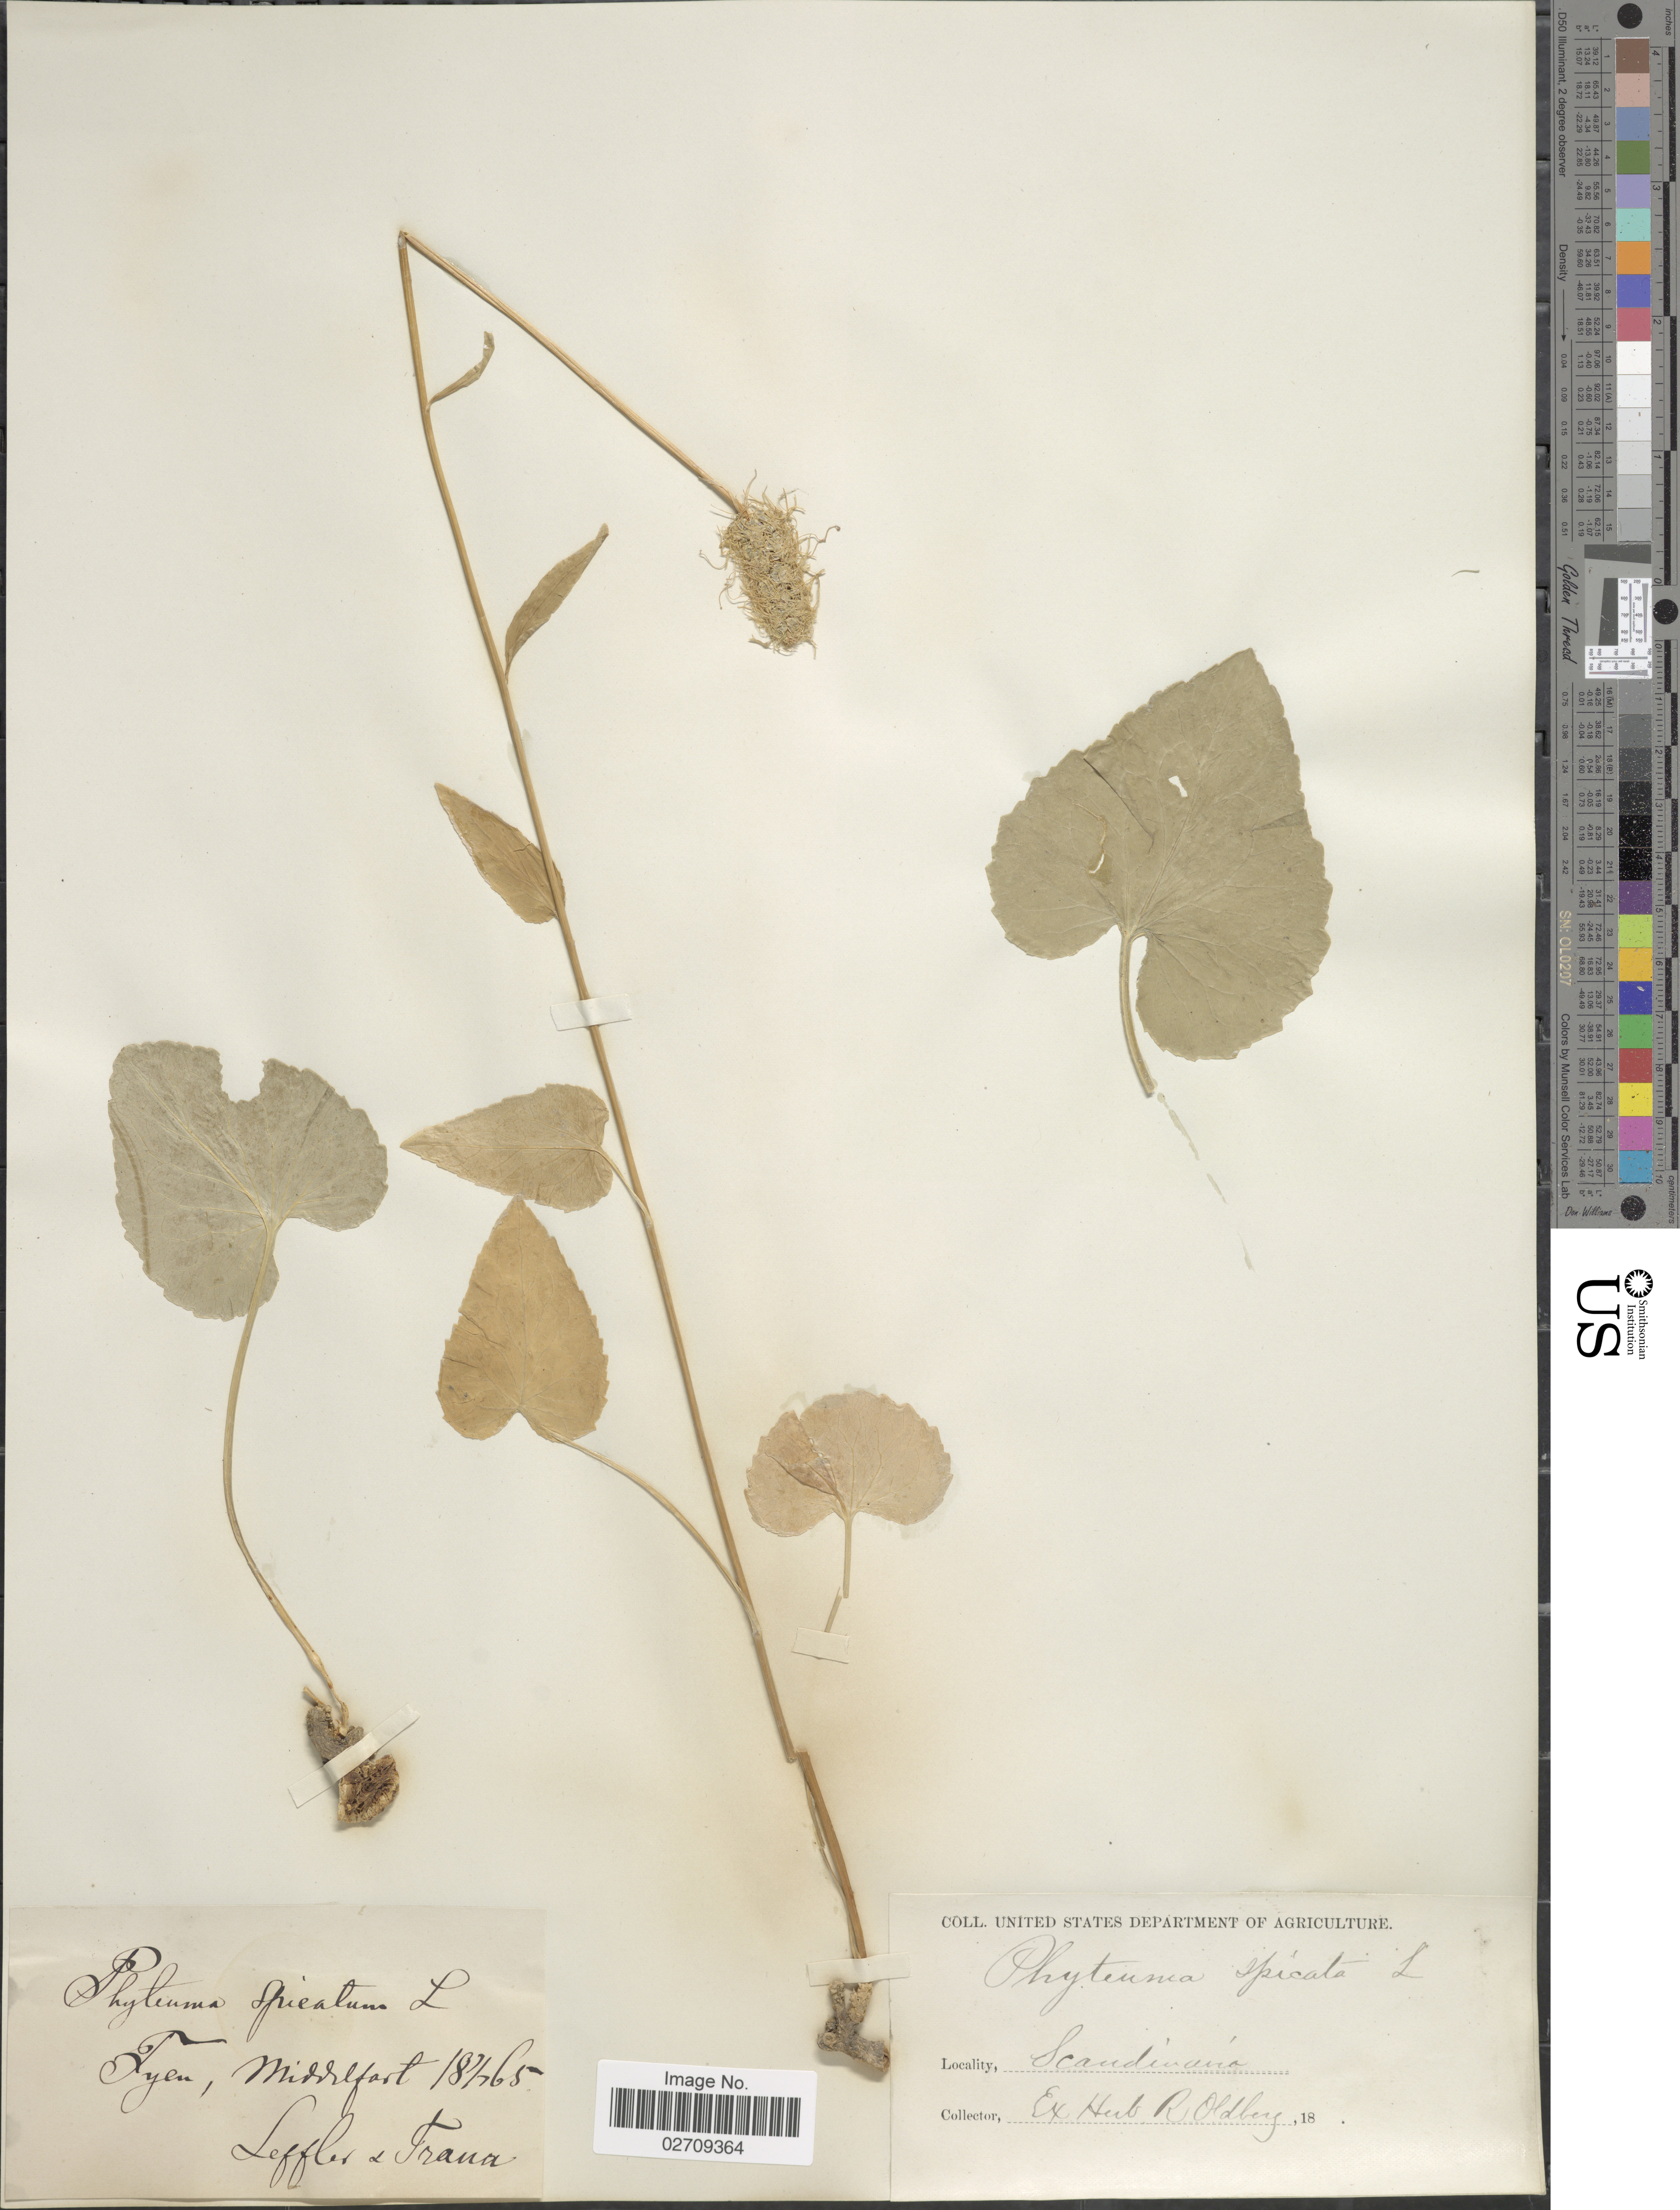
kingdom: Plantae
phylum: Tracheophyta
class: Magnoliopsida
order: Asterales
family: Campanulaceae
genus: Phyteuma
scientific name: Phyteuma spicatum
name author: L.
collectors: Leffler & Frana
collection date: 1865-07-07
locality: Scandinavia, Tyen, Middelfart